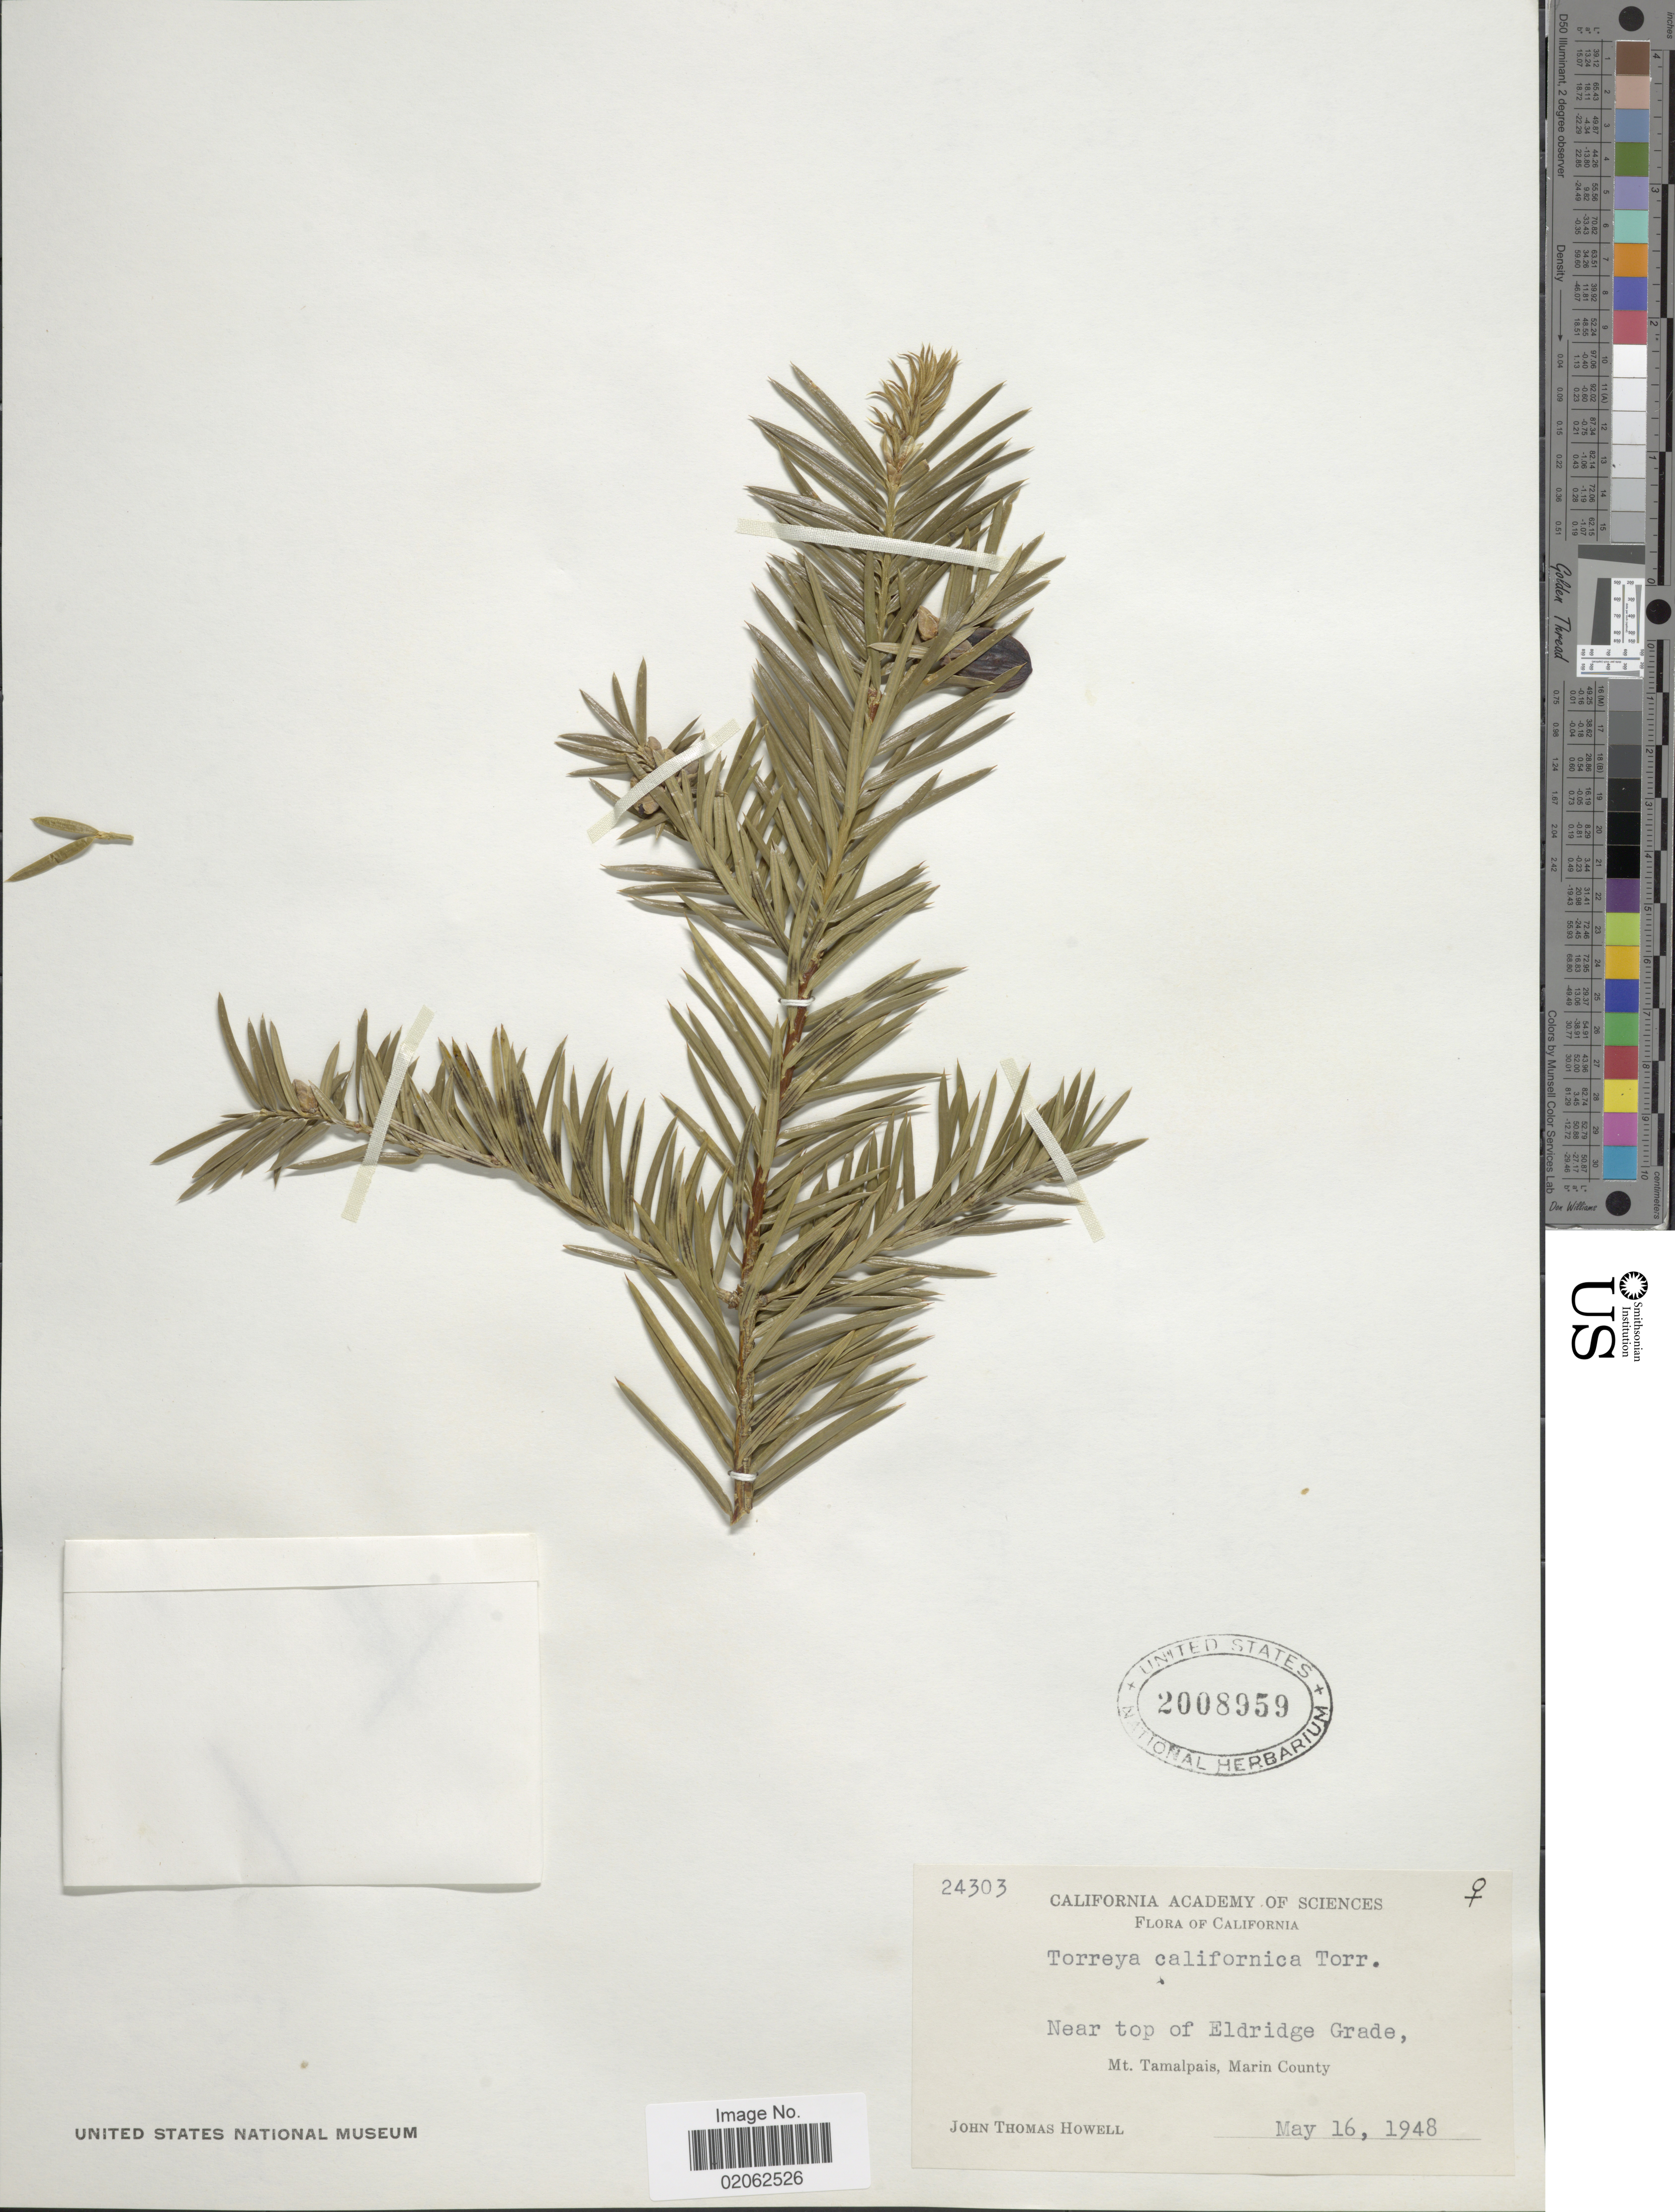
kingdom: Plantae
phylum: Tracheophyta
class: Pinopsida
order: Pinales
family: Taxaceae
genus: Torreya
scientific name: Torreya californica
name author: Torr.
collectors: J. T. Howell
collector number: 24303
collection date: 1948-05-16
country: United States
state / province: California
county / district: Marin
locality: Near top of Eldridge Grade, Mt. Tamalpais, Marin County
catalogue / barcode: US 2008959